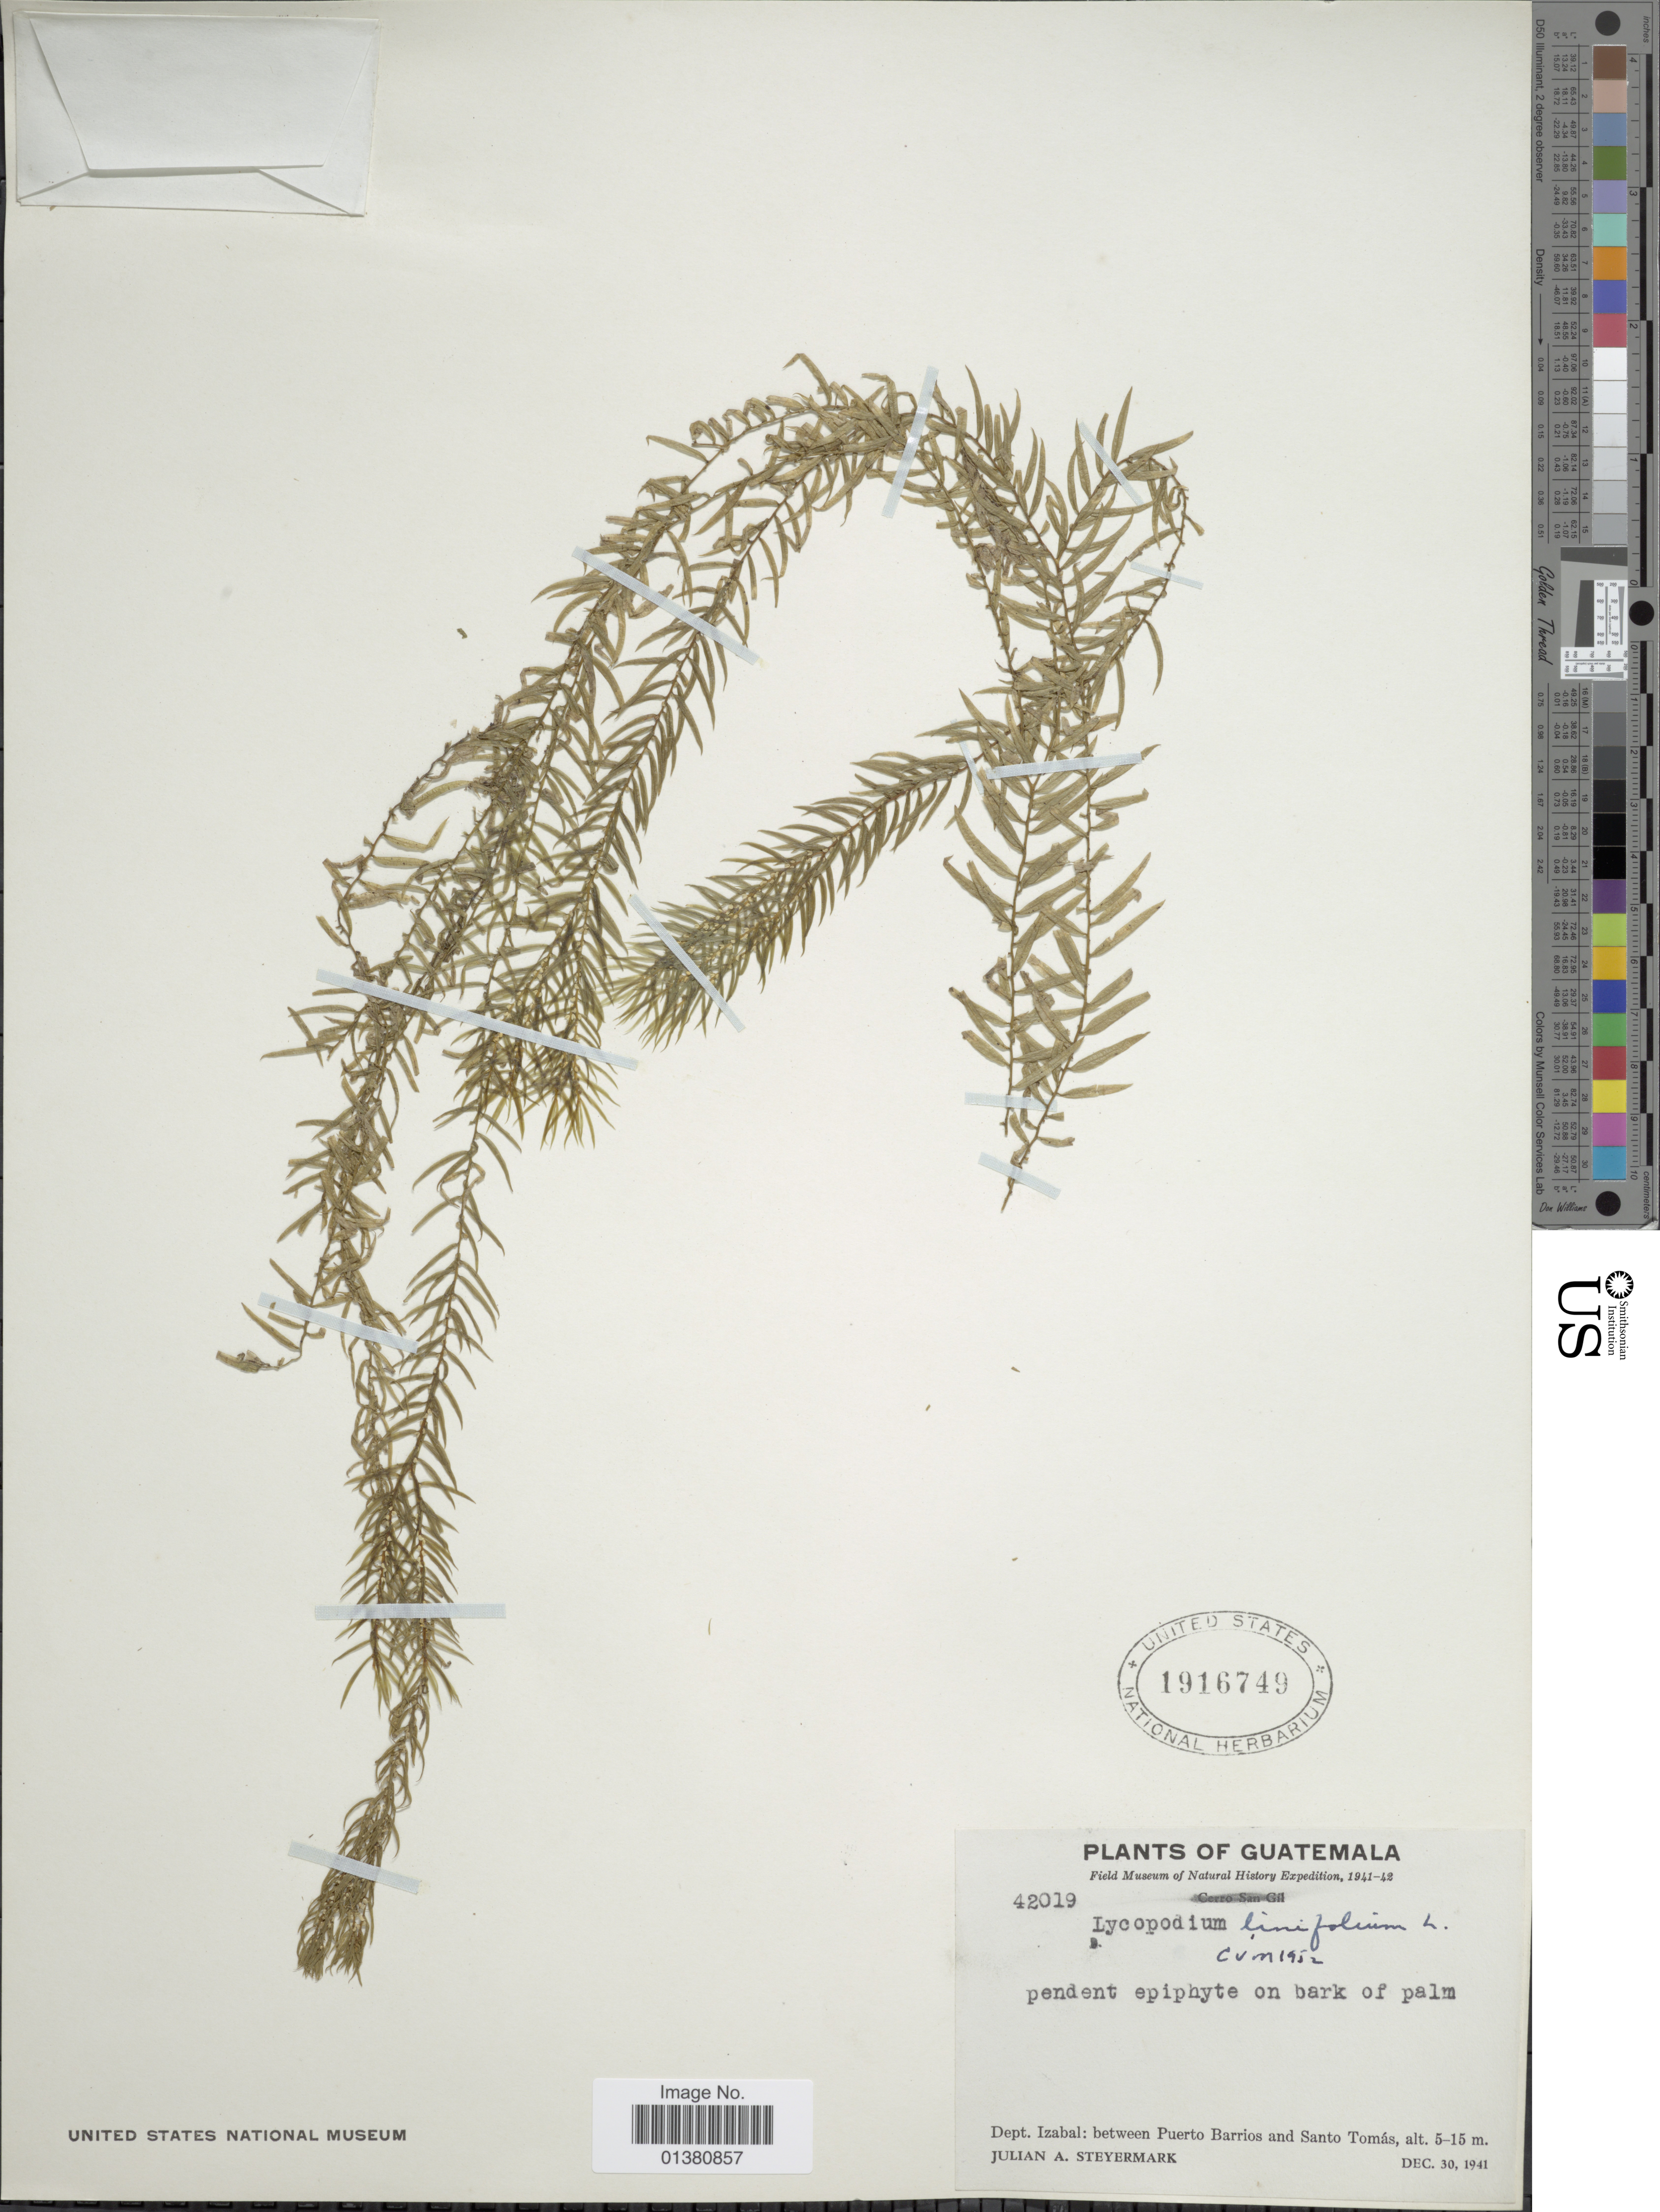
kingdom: Plantae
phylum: Tracheophyta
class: Lycopodiopsida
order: Lycopodiales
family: Lycopodiaceae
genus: Phlegmariurus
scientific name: Phlegmariurus linifolius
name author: (L.) B. Øllg.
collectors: J. Steyermark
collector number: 42019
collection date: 1941-12-30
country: Guatemala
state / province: Izabal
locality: Dept. Izabal: between Puerto Barrios and Santo Tomás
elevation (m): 5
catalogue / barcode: US 1916749